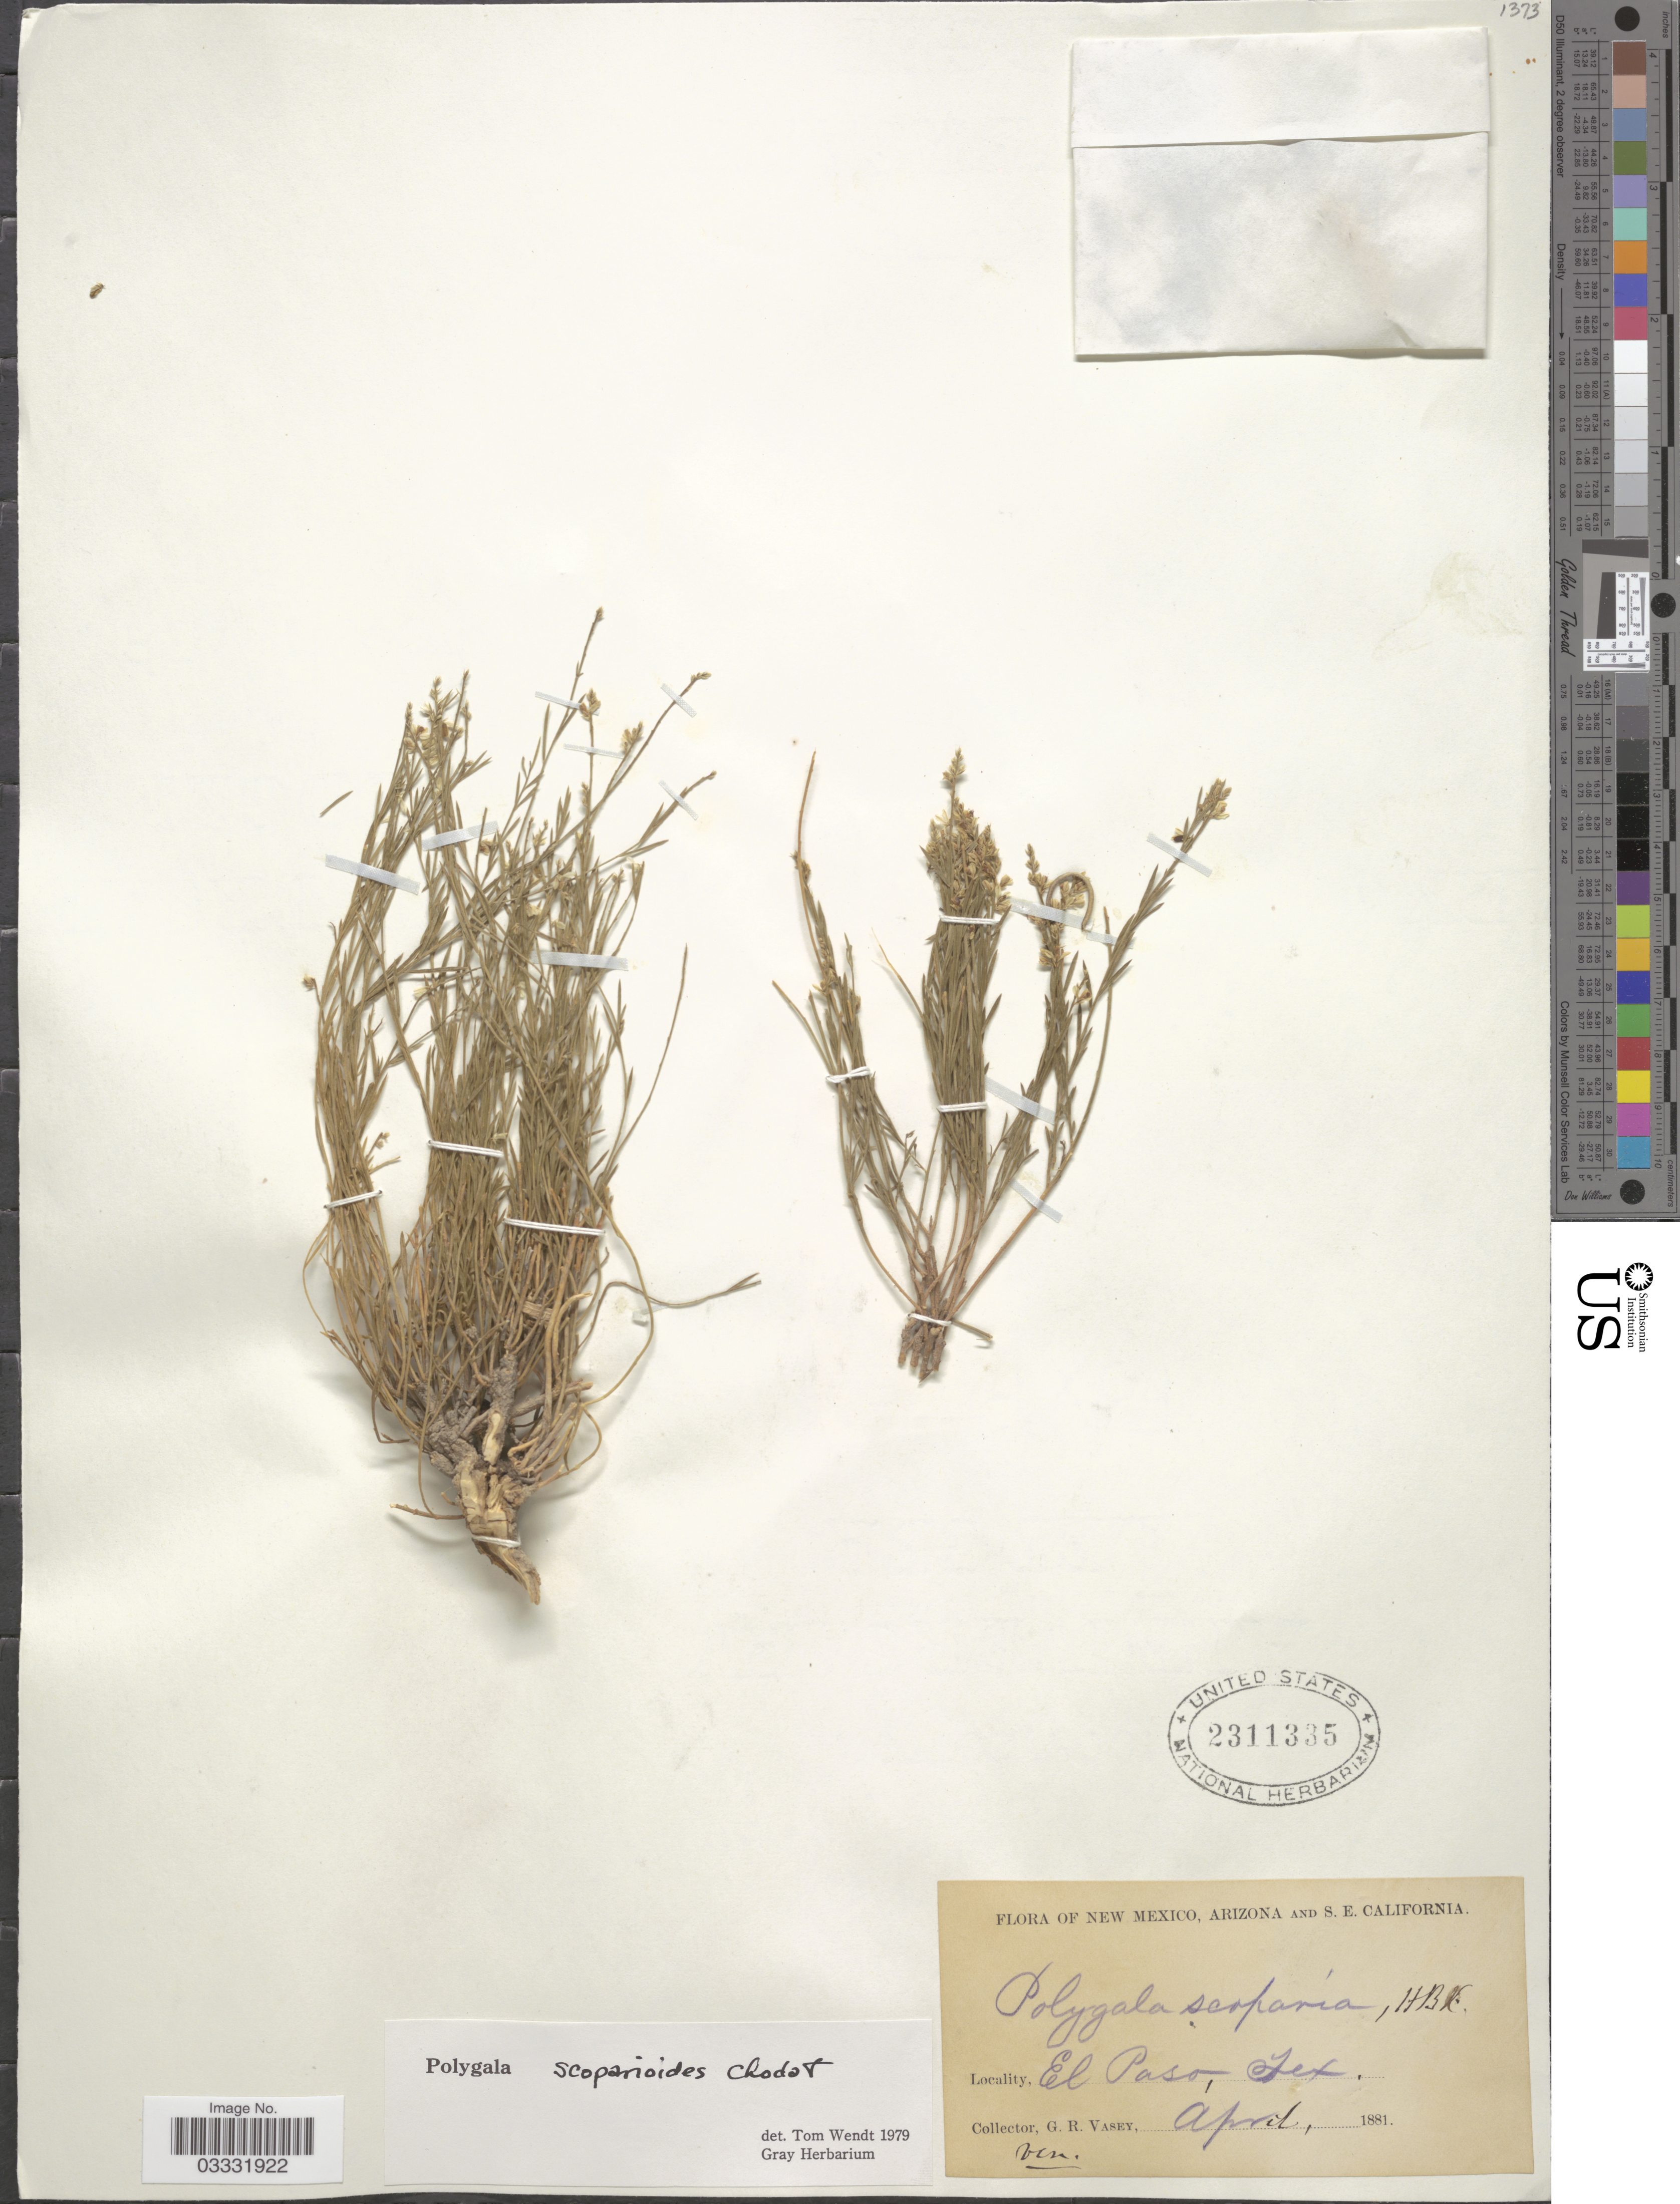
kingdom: Plantae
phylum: Tracheophyta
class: Magnoliopsida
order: Fabales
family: Polygalaceae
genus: Polygala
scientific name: Polygala scoparioides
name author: Chodat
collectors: G. R. Vasey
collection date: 1881-04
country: United States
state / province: Texas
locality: El Paso.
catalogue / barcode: US 2311335